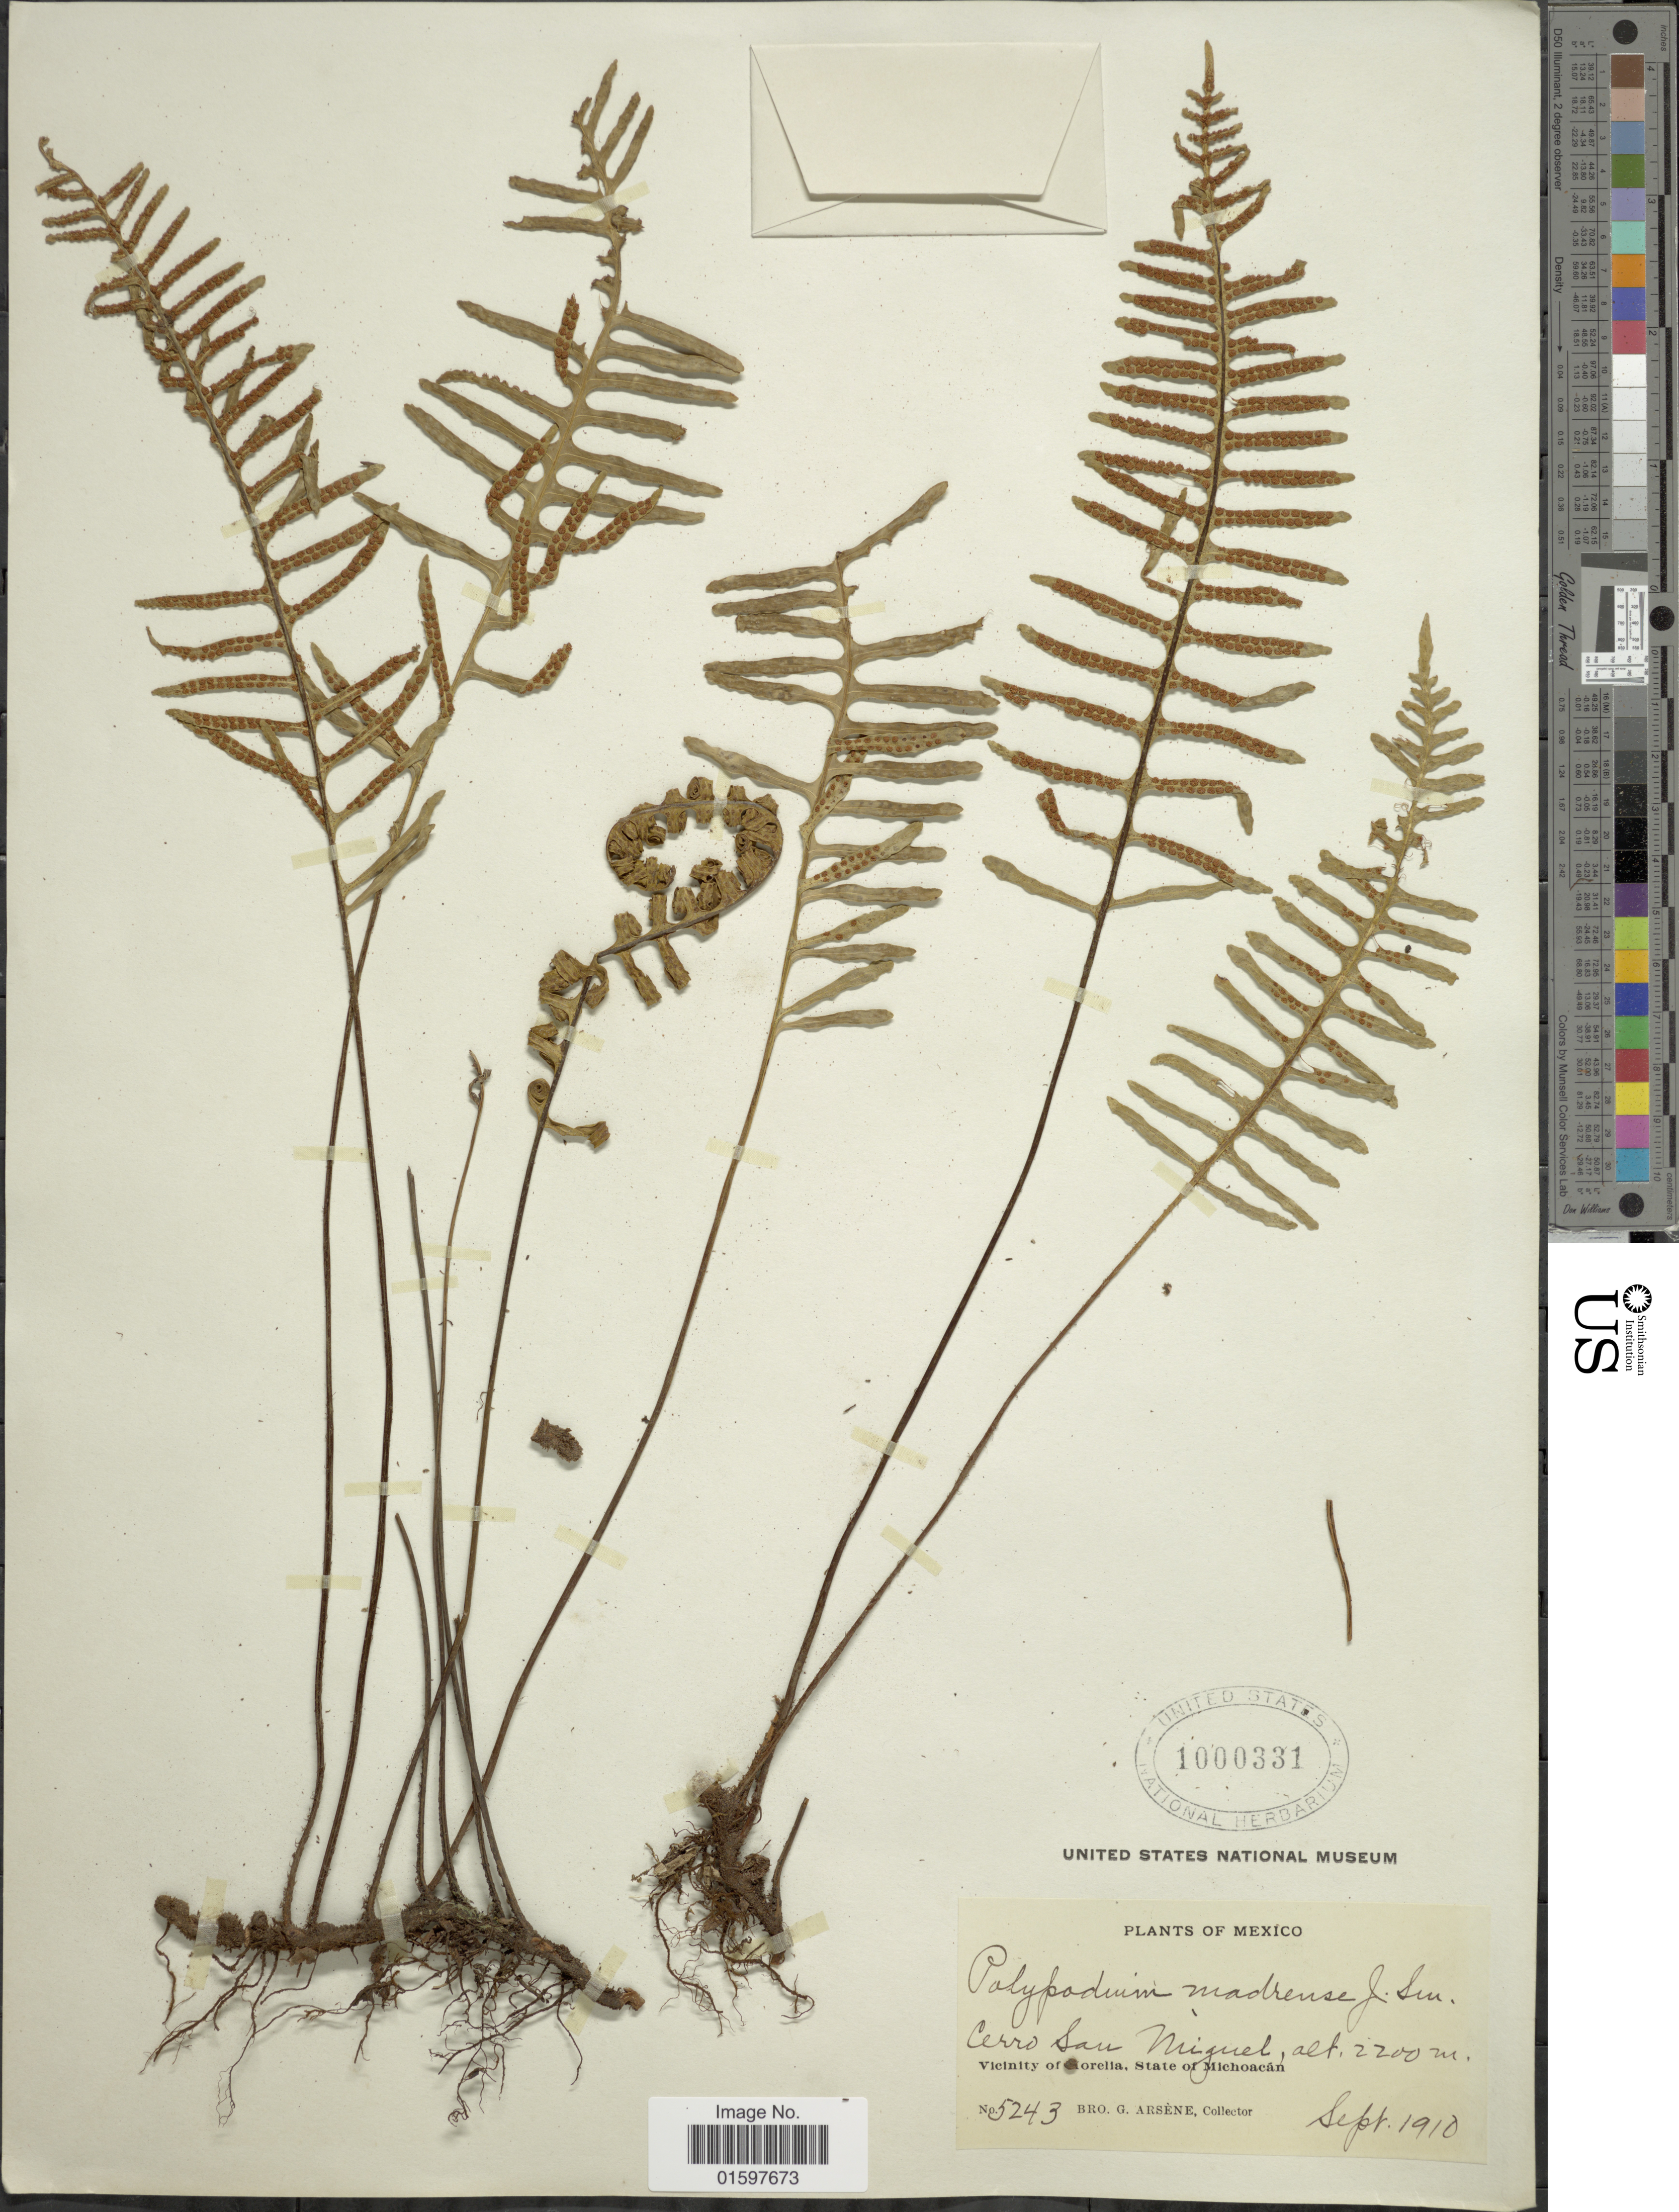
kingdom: Plantae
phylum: Tracheophyta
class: Polypodiopsida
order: Polypodiales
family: Polypodiaceae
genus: Pleopeltis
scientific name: Pleopeltis madrense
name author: (J. Sm.) A.R. Sm. & Tejero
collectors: Bro. G. Arsène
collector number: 5243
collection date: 1910-09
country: Mexico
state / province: Michoacán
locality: Cerro San Miguel, Vicinity of Morelia.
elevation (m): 2200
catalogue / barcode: US 1000331